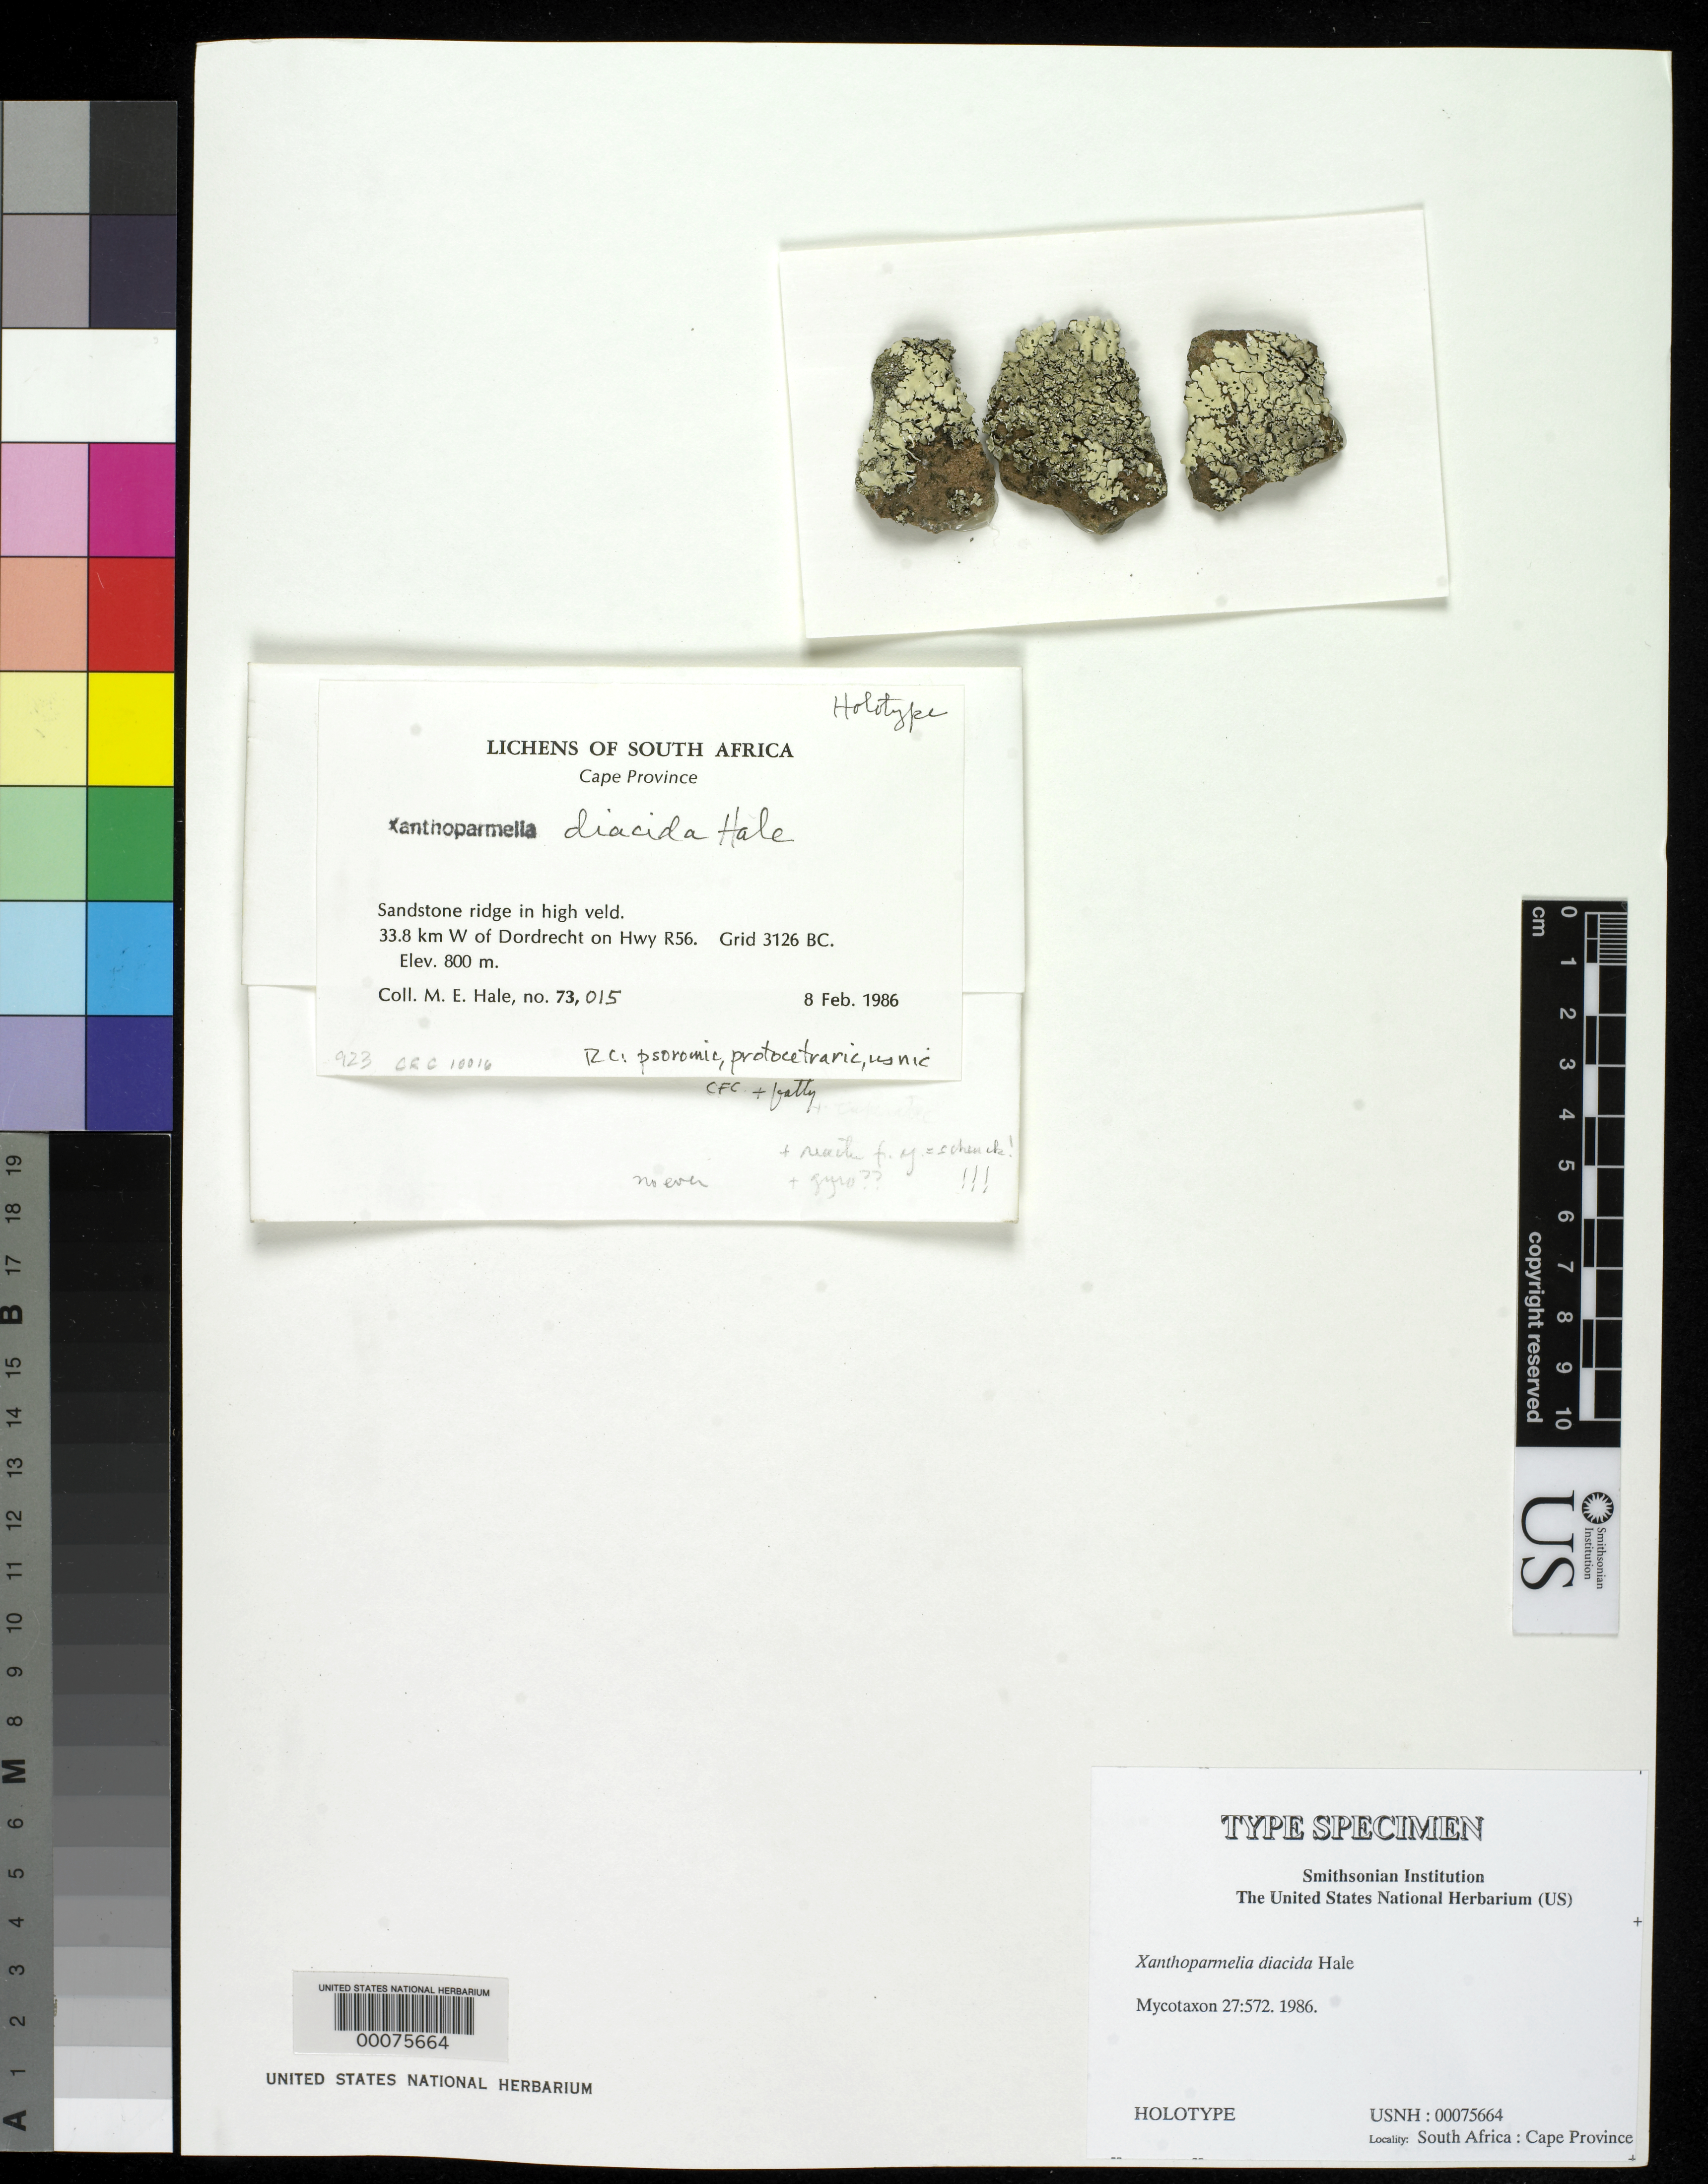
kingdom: Fungi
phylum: Ascomycota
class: Lecanoromycetes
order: Lecanorales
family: Parmeliaceae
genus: Xanthoparmelia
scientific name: Xanthoparmelia diacida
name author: Hale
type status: Holotype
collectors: M. Hale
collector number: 73015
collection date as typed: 08 Feb 1986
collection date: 1986-02-08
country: South Africa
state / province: Eastern Cape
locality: Grid 3126 BC, 33.8 km W of Dordrecht on Hwy R56, sandstone ridge in high veld.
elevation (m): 800